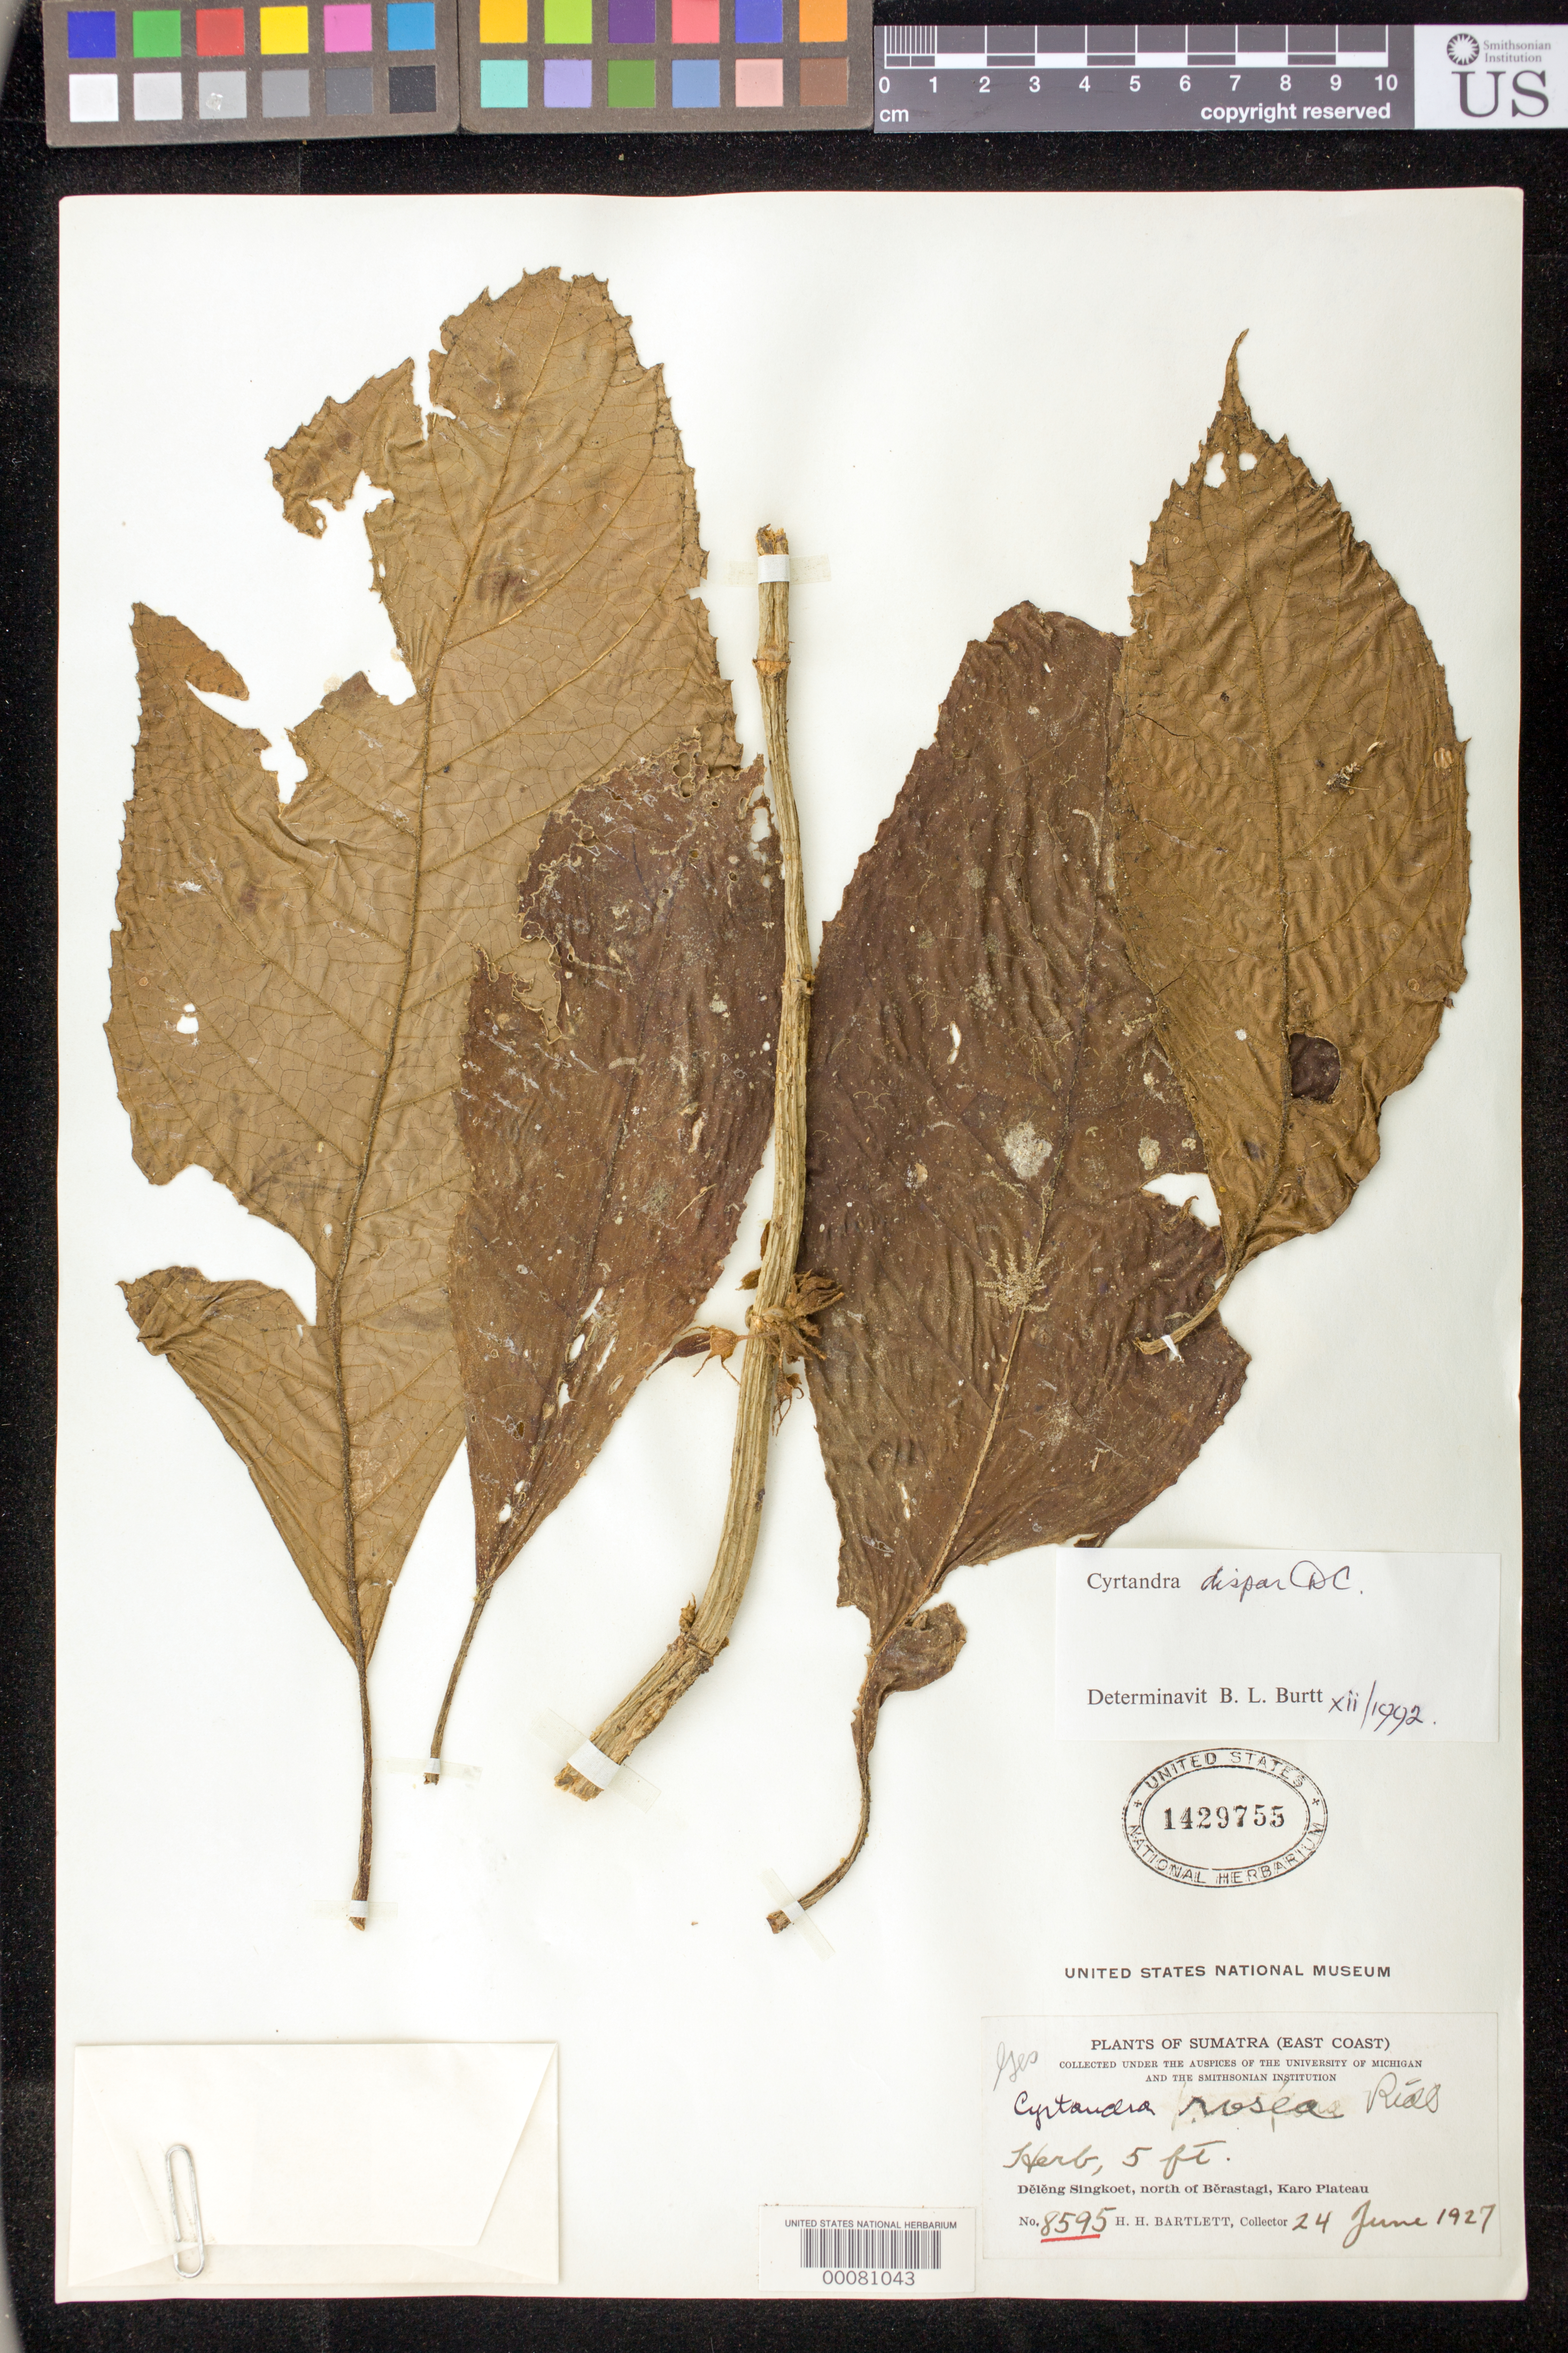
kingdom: Plantae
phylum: Tracheophyta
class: Magnoliopsida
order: Lamiales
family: Gesneriaceae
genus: Cyrtandra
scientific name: Cyrtandra dispar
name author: DC.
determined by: Burtt, B. L.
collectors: H. H. Bartlett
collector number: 8595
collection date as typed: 24 Jun 1927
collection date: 1927-06-24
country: Indonesia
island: Sumatra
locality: Deleng singkoet, n of berastagi, karo plateau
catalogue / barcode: US 1429755